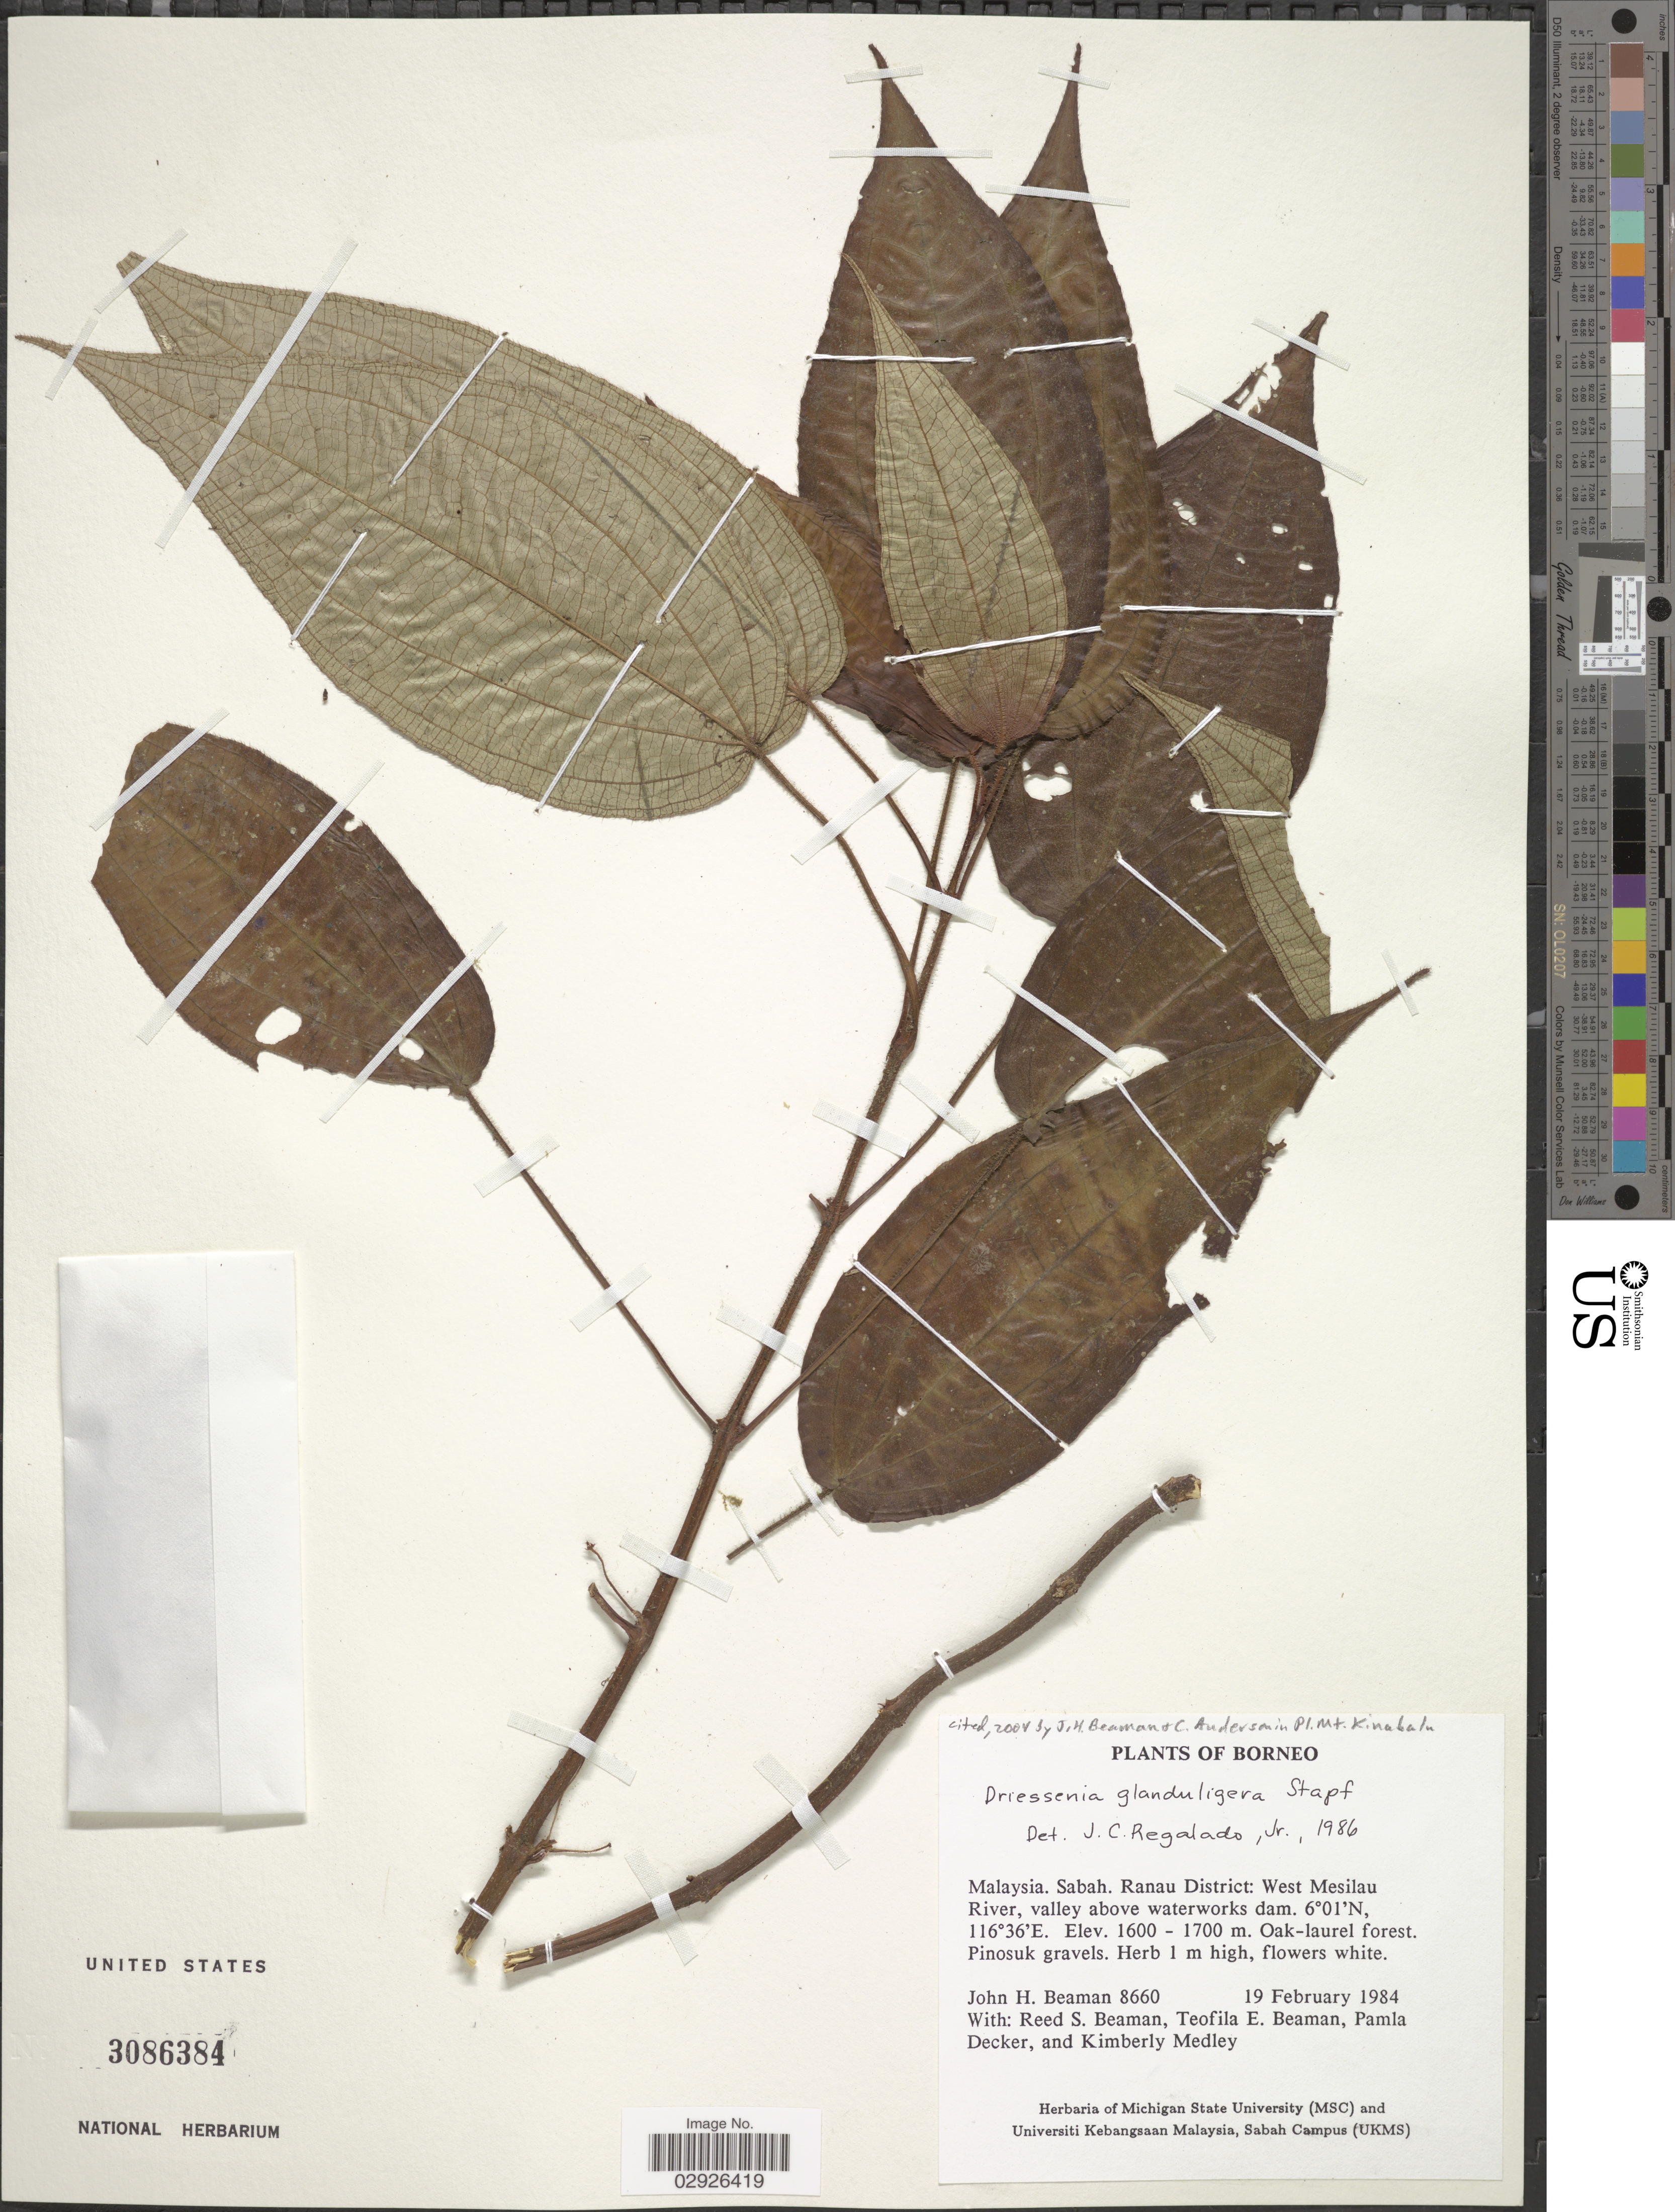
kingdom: Plantae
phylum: Tracheophyta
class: Magnoliopsida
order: Myrtales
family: Melastomataceae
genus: Driessenia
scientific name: Driessenia glanduligera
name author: Stapf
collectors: J. H. Beaman, R. S. Beaman, T. E. Beaman, P. Decker & K. Medley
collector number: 8660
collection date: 1984-02-19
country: Malaysia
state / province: Sabah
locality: Ranau District: West Mesilau River, valley above waterworks dam.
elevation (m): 1600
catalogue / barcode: US 3086384